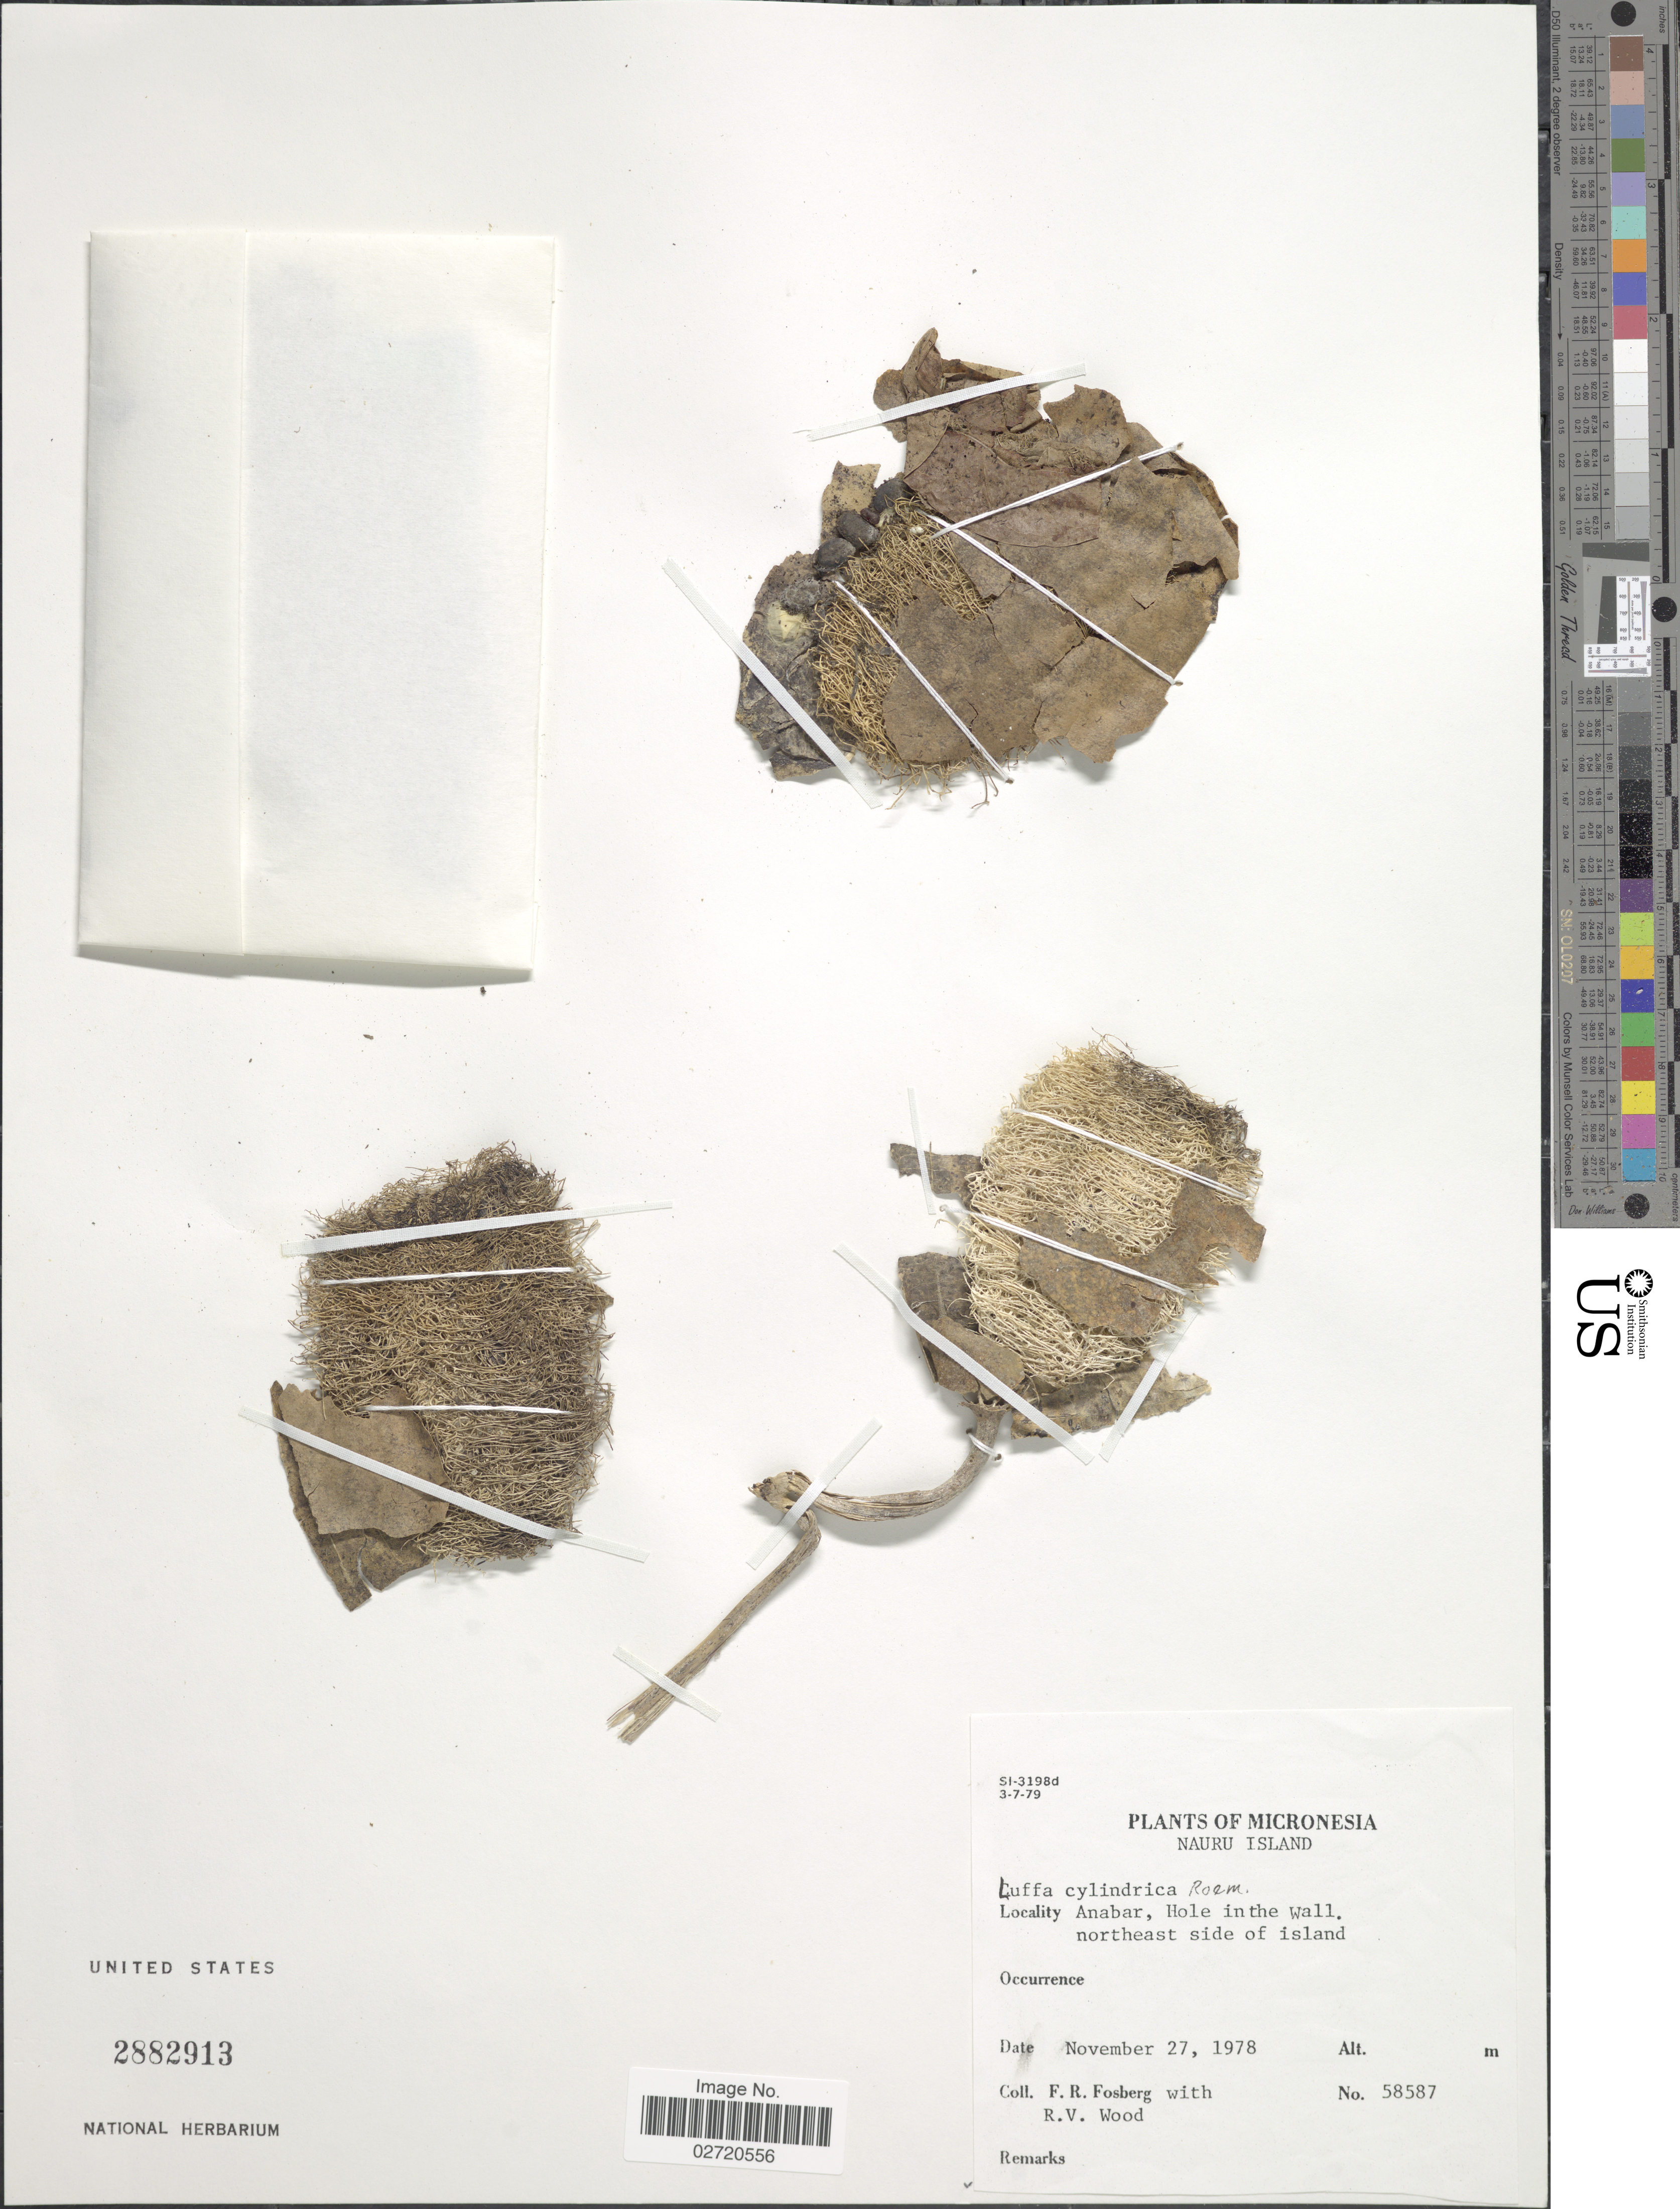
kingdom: Plantae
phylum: Tracheophyta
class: Magnoliopsida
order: Cucurbitales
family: Cucurbitaceae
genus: Luffa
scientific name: Luffa aegyptiaca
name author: Mill.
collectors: F. R. Fosberg & R. Wood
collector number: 58587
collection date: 1978-11-27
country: Nauru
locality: Micronesia. Nauru Island. Anabar, Hole in the Wall, northeast side of island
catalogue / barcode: US 2882913